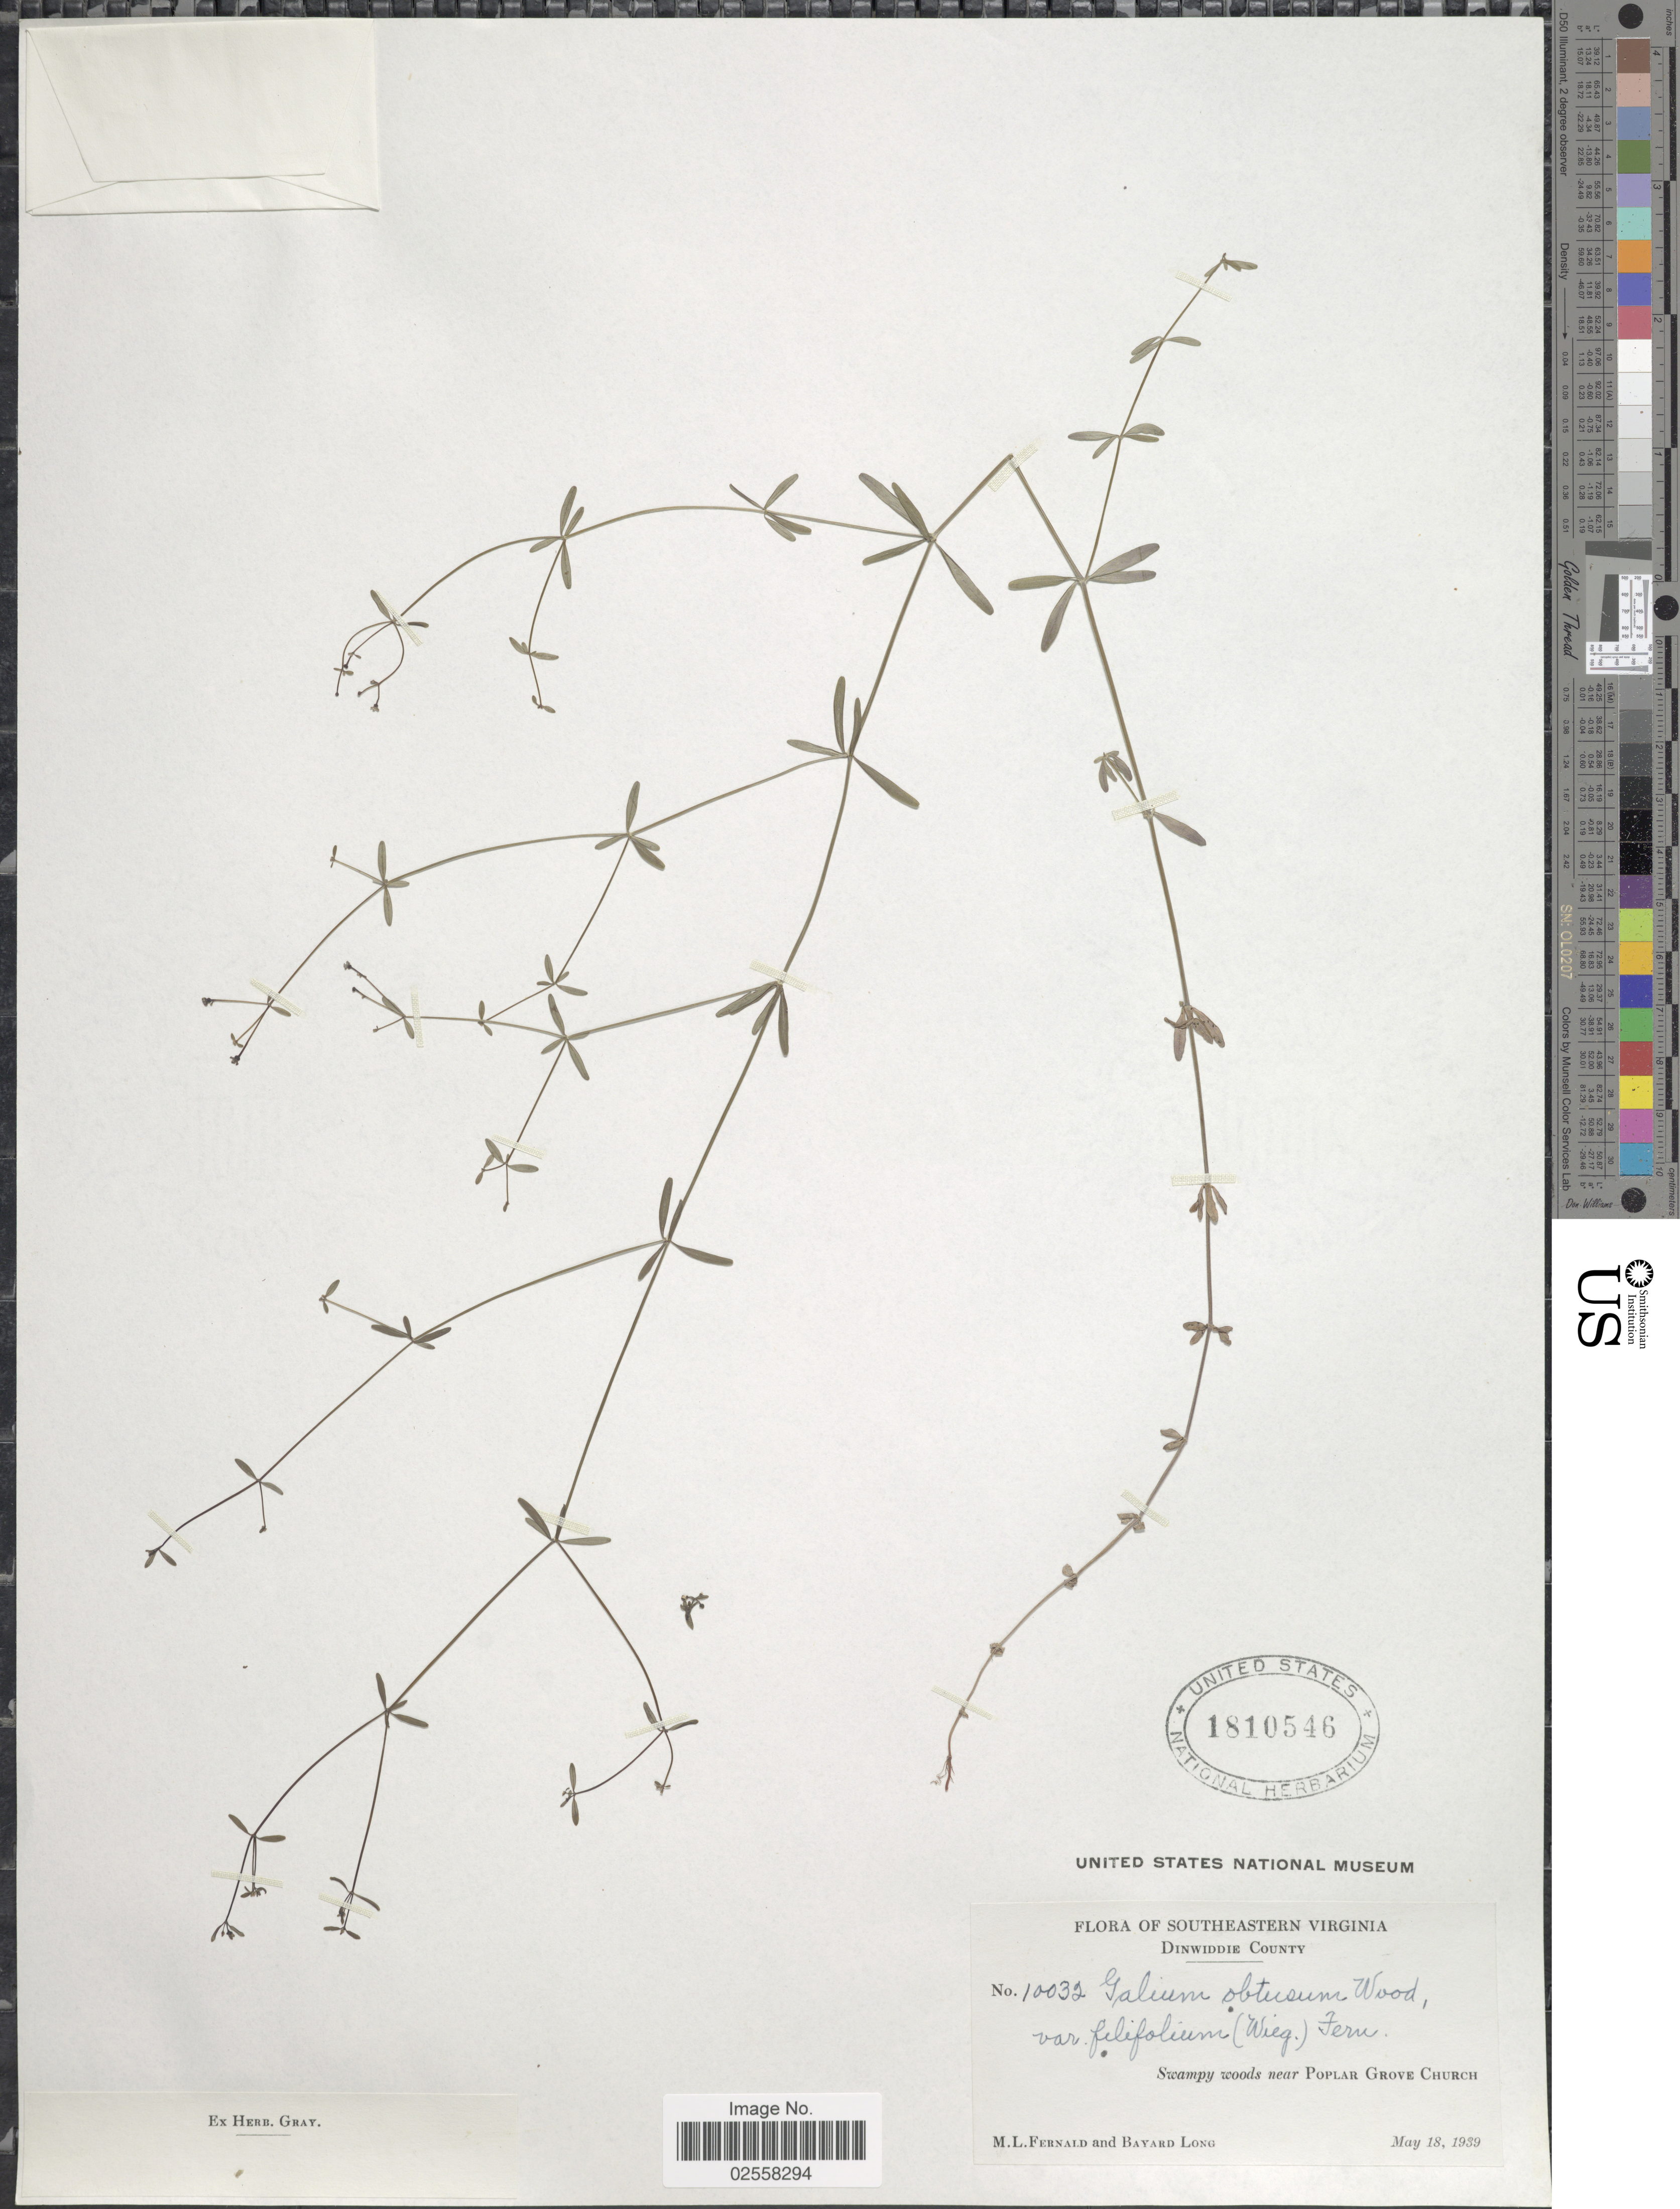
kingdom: Plantae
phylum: Tracheophyta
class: Magnoliopsida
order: Gentianales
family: Rubiaceae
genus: Galium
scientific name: Galium obtusum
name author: Bigelow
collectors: M. L. Fernald & B. Long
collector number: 10032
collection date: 1939-05-18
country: United States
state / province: Virginia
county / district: Dinwiddie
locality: Southeastern Virginia, Dinwiddie County, near Poplar Grove Church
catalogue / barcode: US 1810546